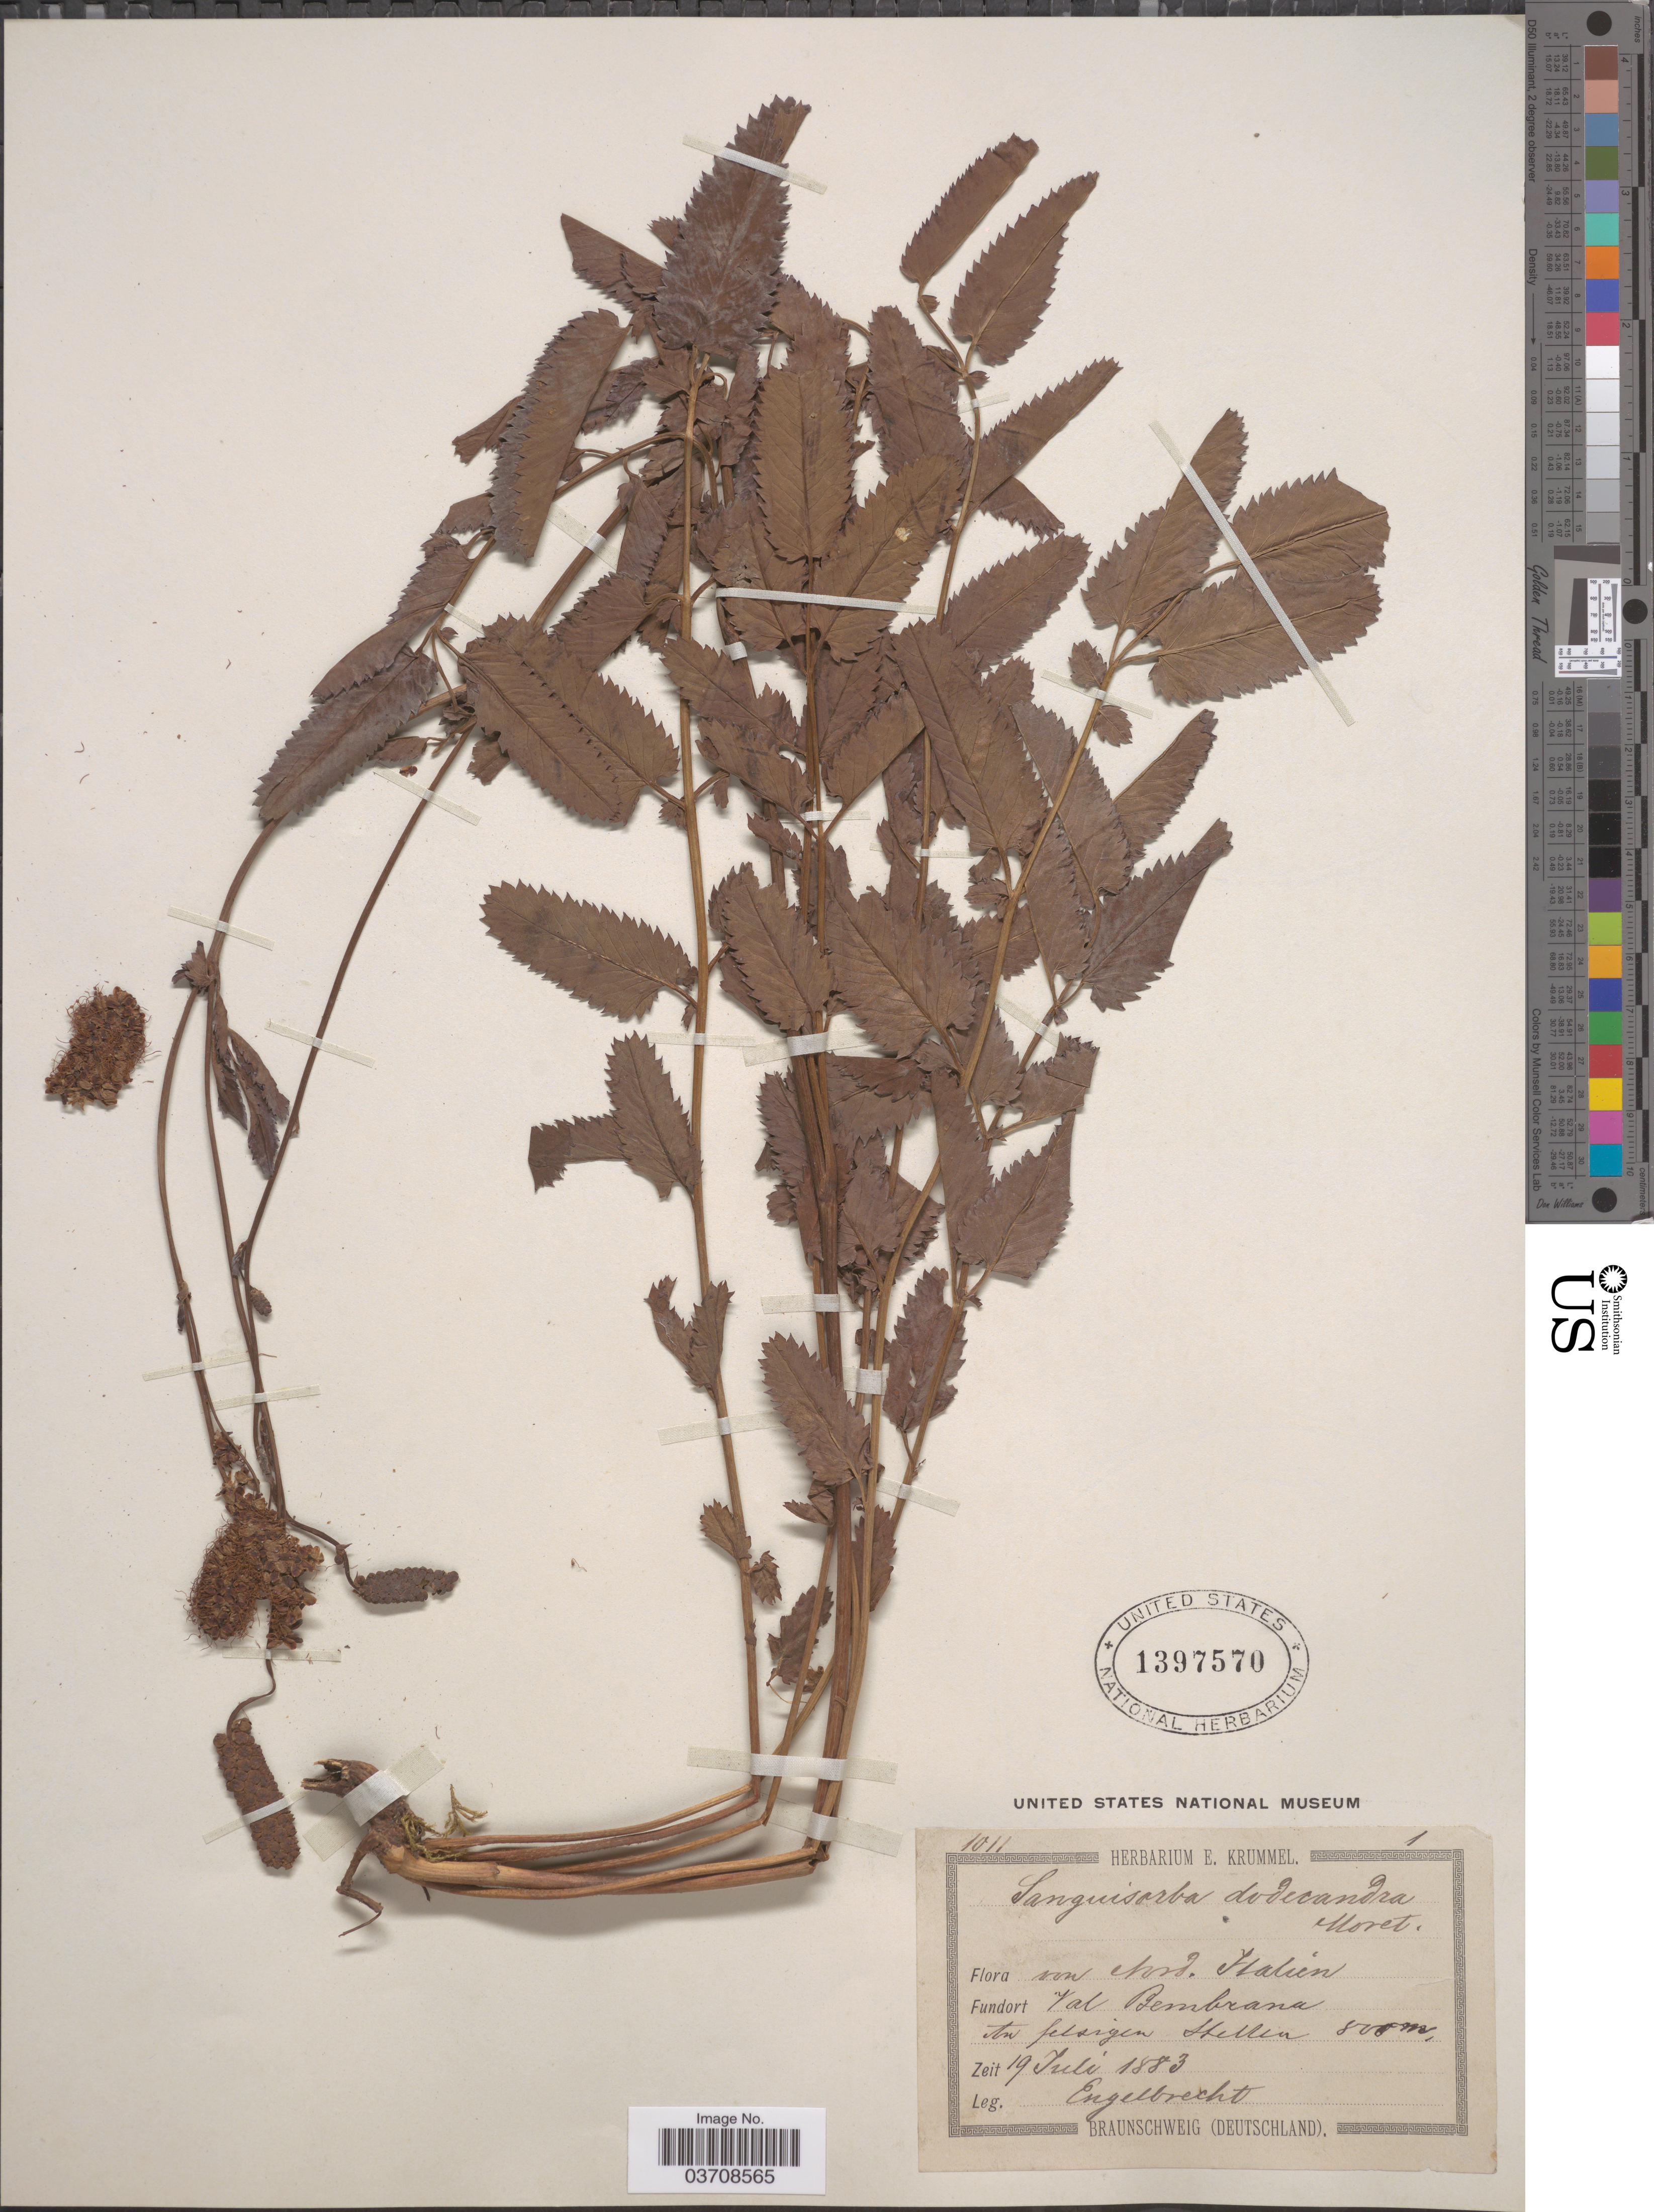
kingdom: Plantae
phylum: Tracheophyta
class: Magnoliopsida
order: Rosales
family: Rosaceae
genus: Sanguisorba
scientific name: Sanguisorba dodecandra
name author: Moretti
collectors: Engelbrecht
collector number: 1011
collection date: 1883-07-19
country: Italy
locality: Nord. Italien. Val Bembrana. An felsigen Stellen.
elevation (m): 800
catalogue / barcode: US 1397570